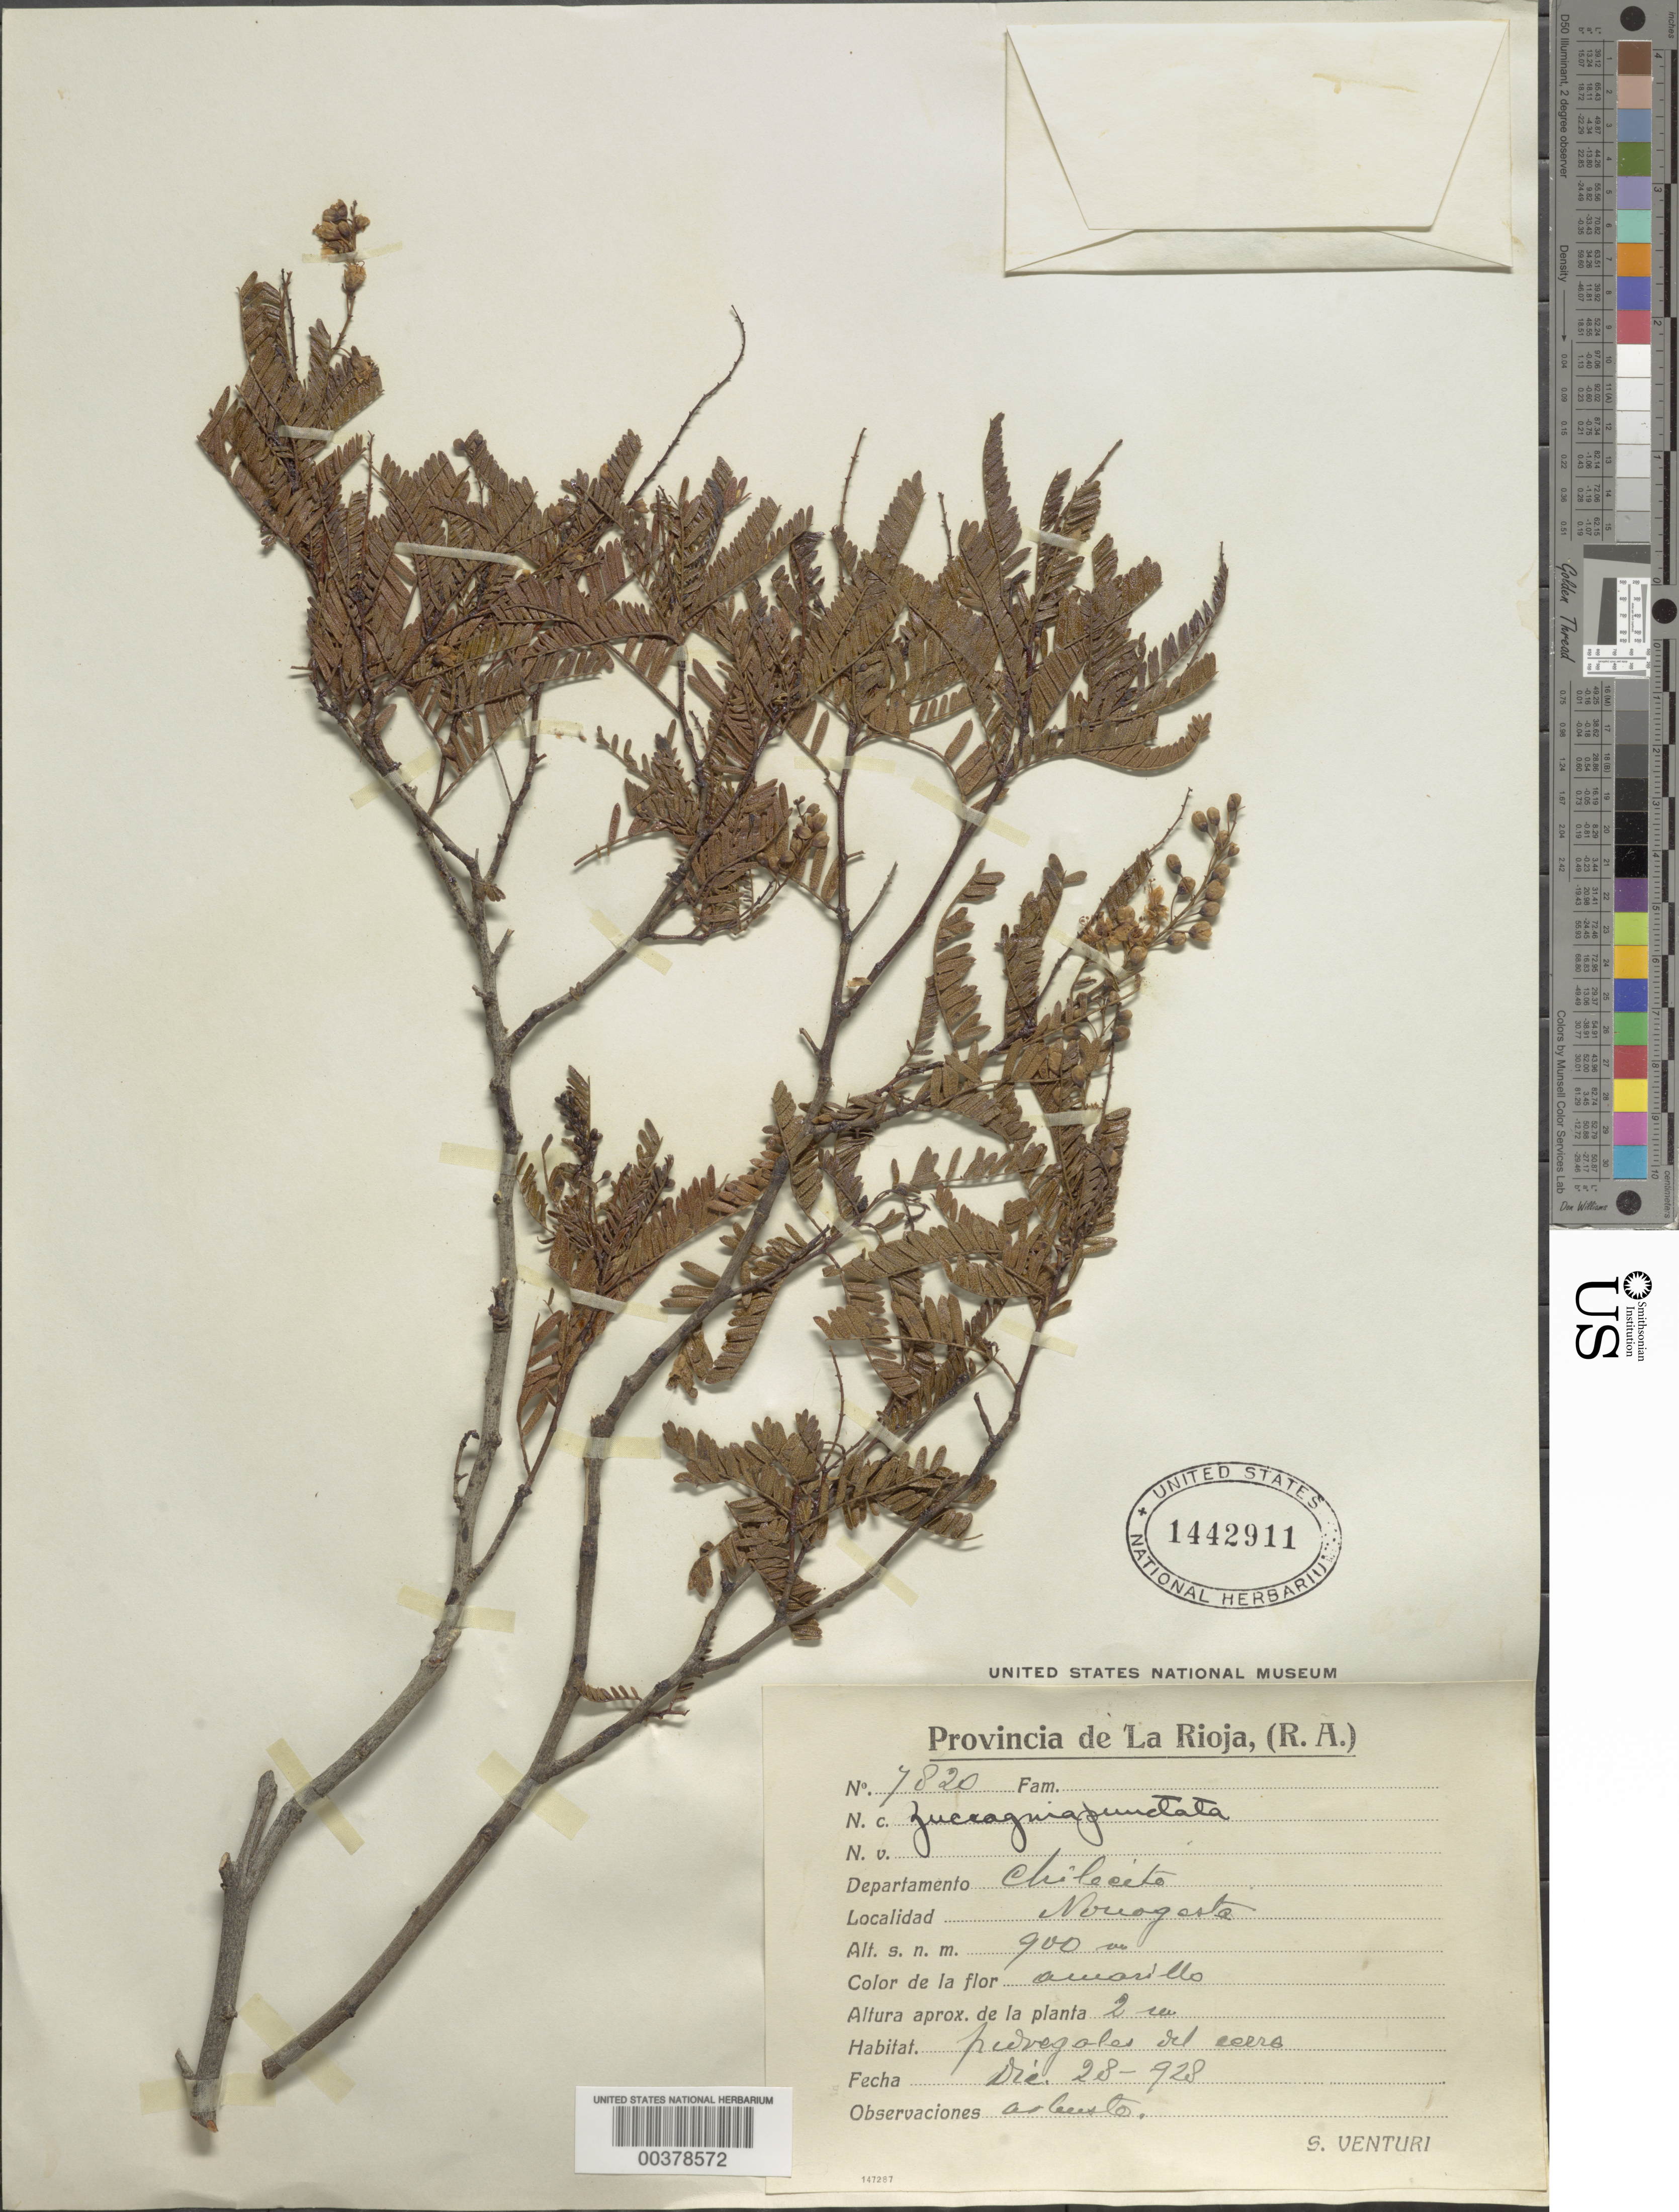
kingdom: Plantae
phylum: Tracheophyta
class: Magnoliopsida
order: Fabales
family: Fabaceae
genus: Zuccagnia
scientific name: Zuccagnia punctata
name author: Cav.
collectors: S. Venturi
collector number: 7820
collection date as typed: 28 Dec 1928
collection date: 1928-12-28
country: Argentina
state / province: La Rioja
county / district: Chilecito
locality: Novogasta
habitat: Pedregales del cerro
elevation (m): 900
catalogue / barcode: US 1442911